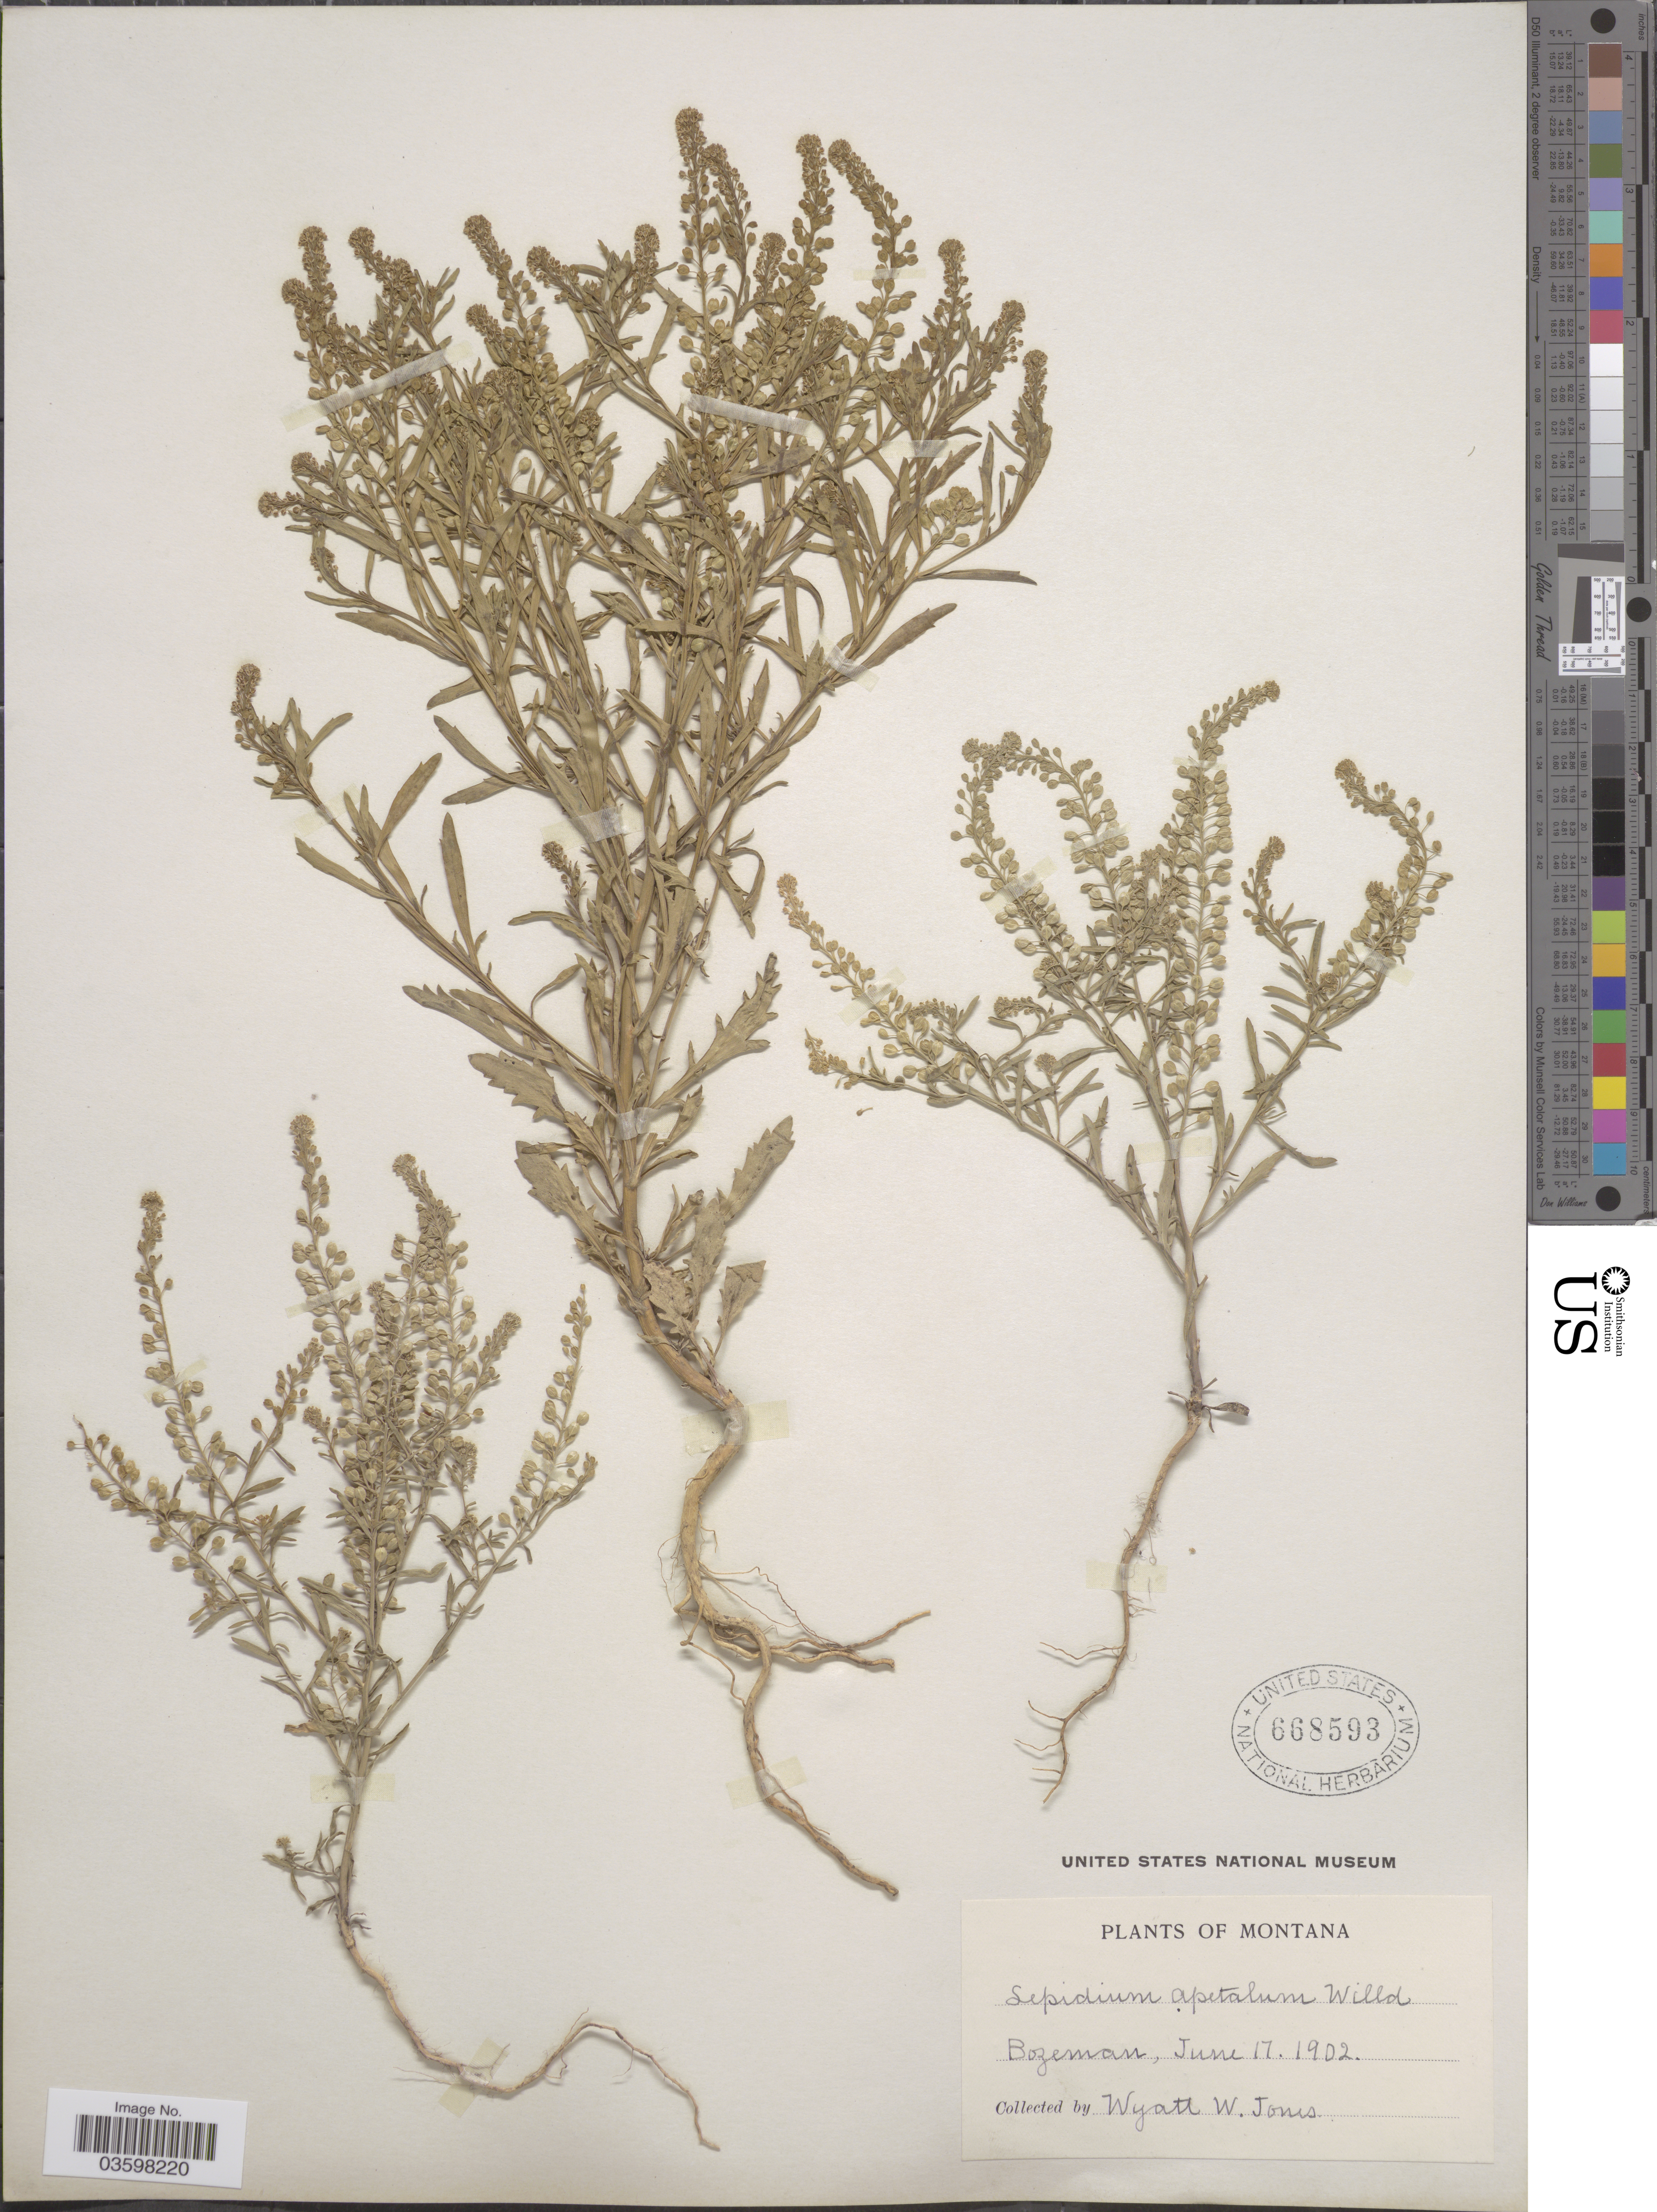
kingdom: Plantae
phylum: Tracheophyta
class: Magnoliopsida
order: Brassicales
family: Brassicaceae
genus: Lepidium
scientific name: Lepidium densiflorum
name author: Schrad.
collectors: W. W. Jones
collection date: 1902-06-17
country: United States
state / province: Montana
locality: Bozeman.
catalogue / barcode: US 668593